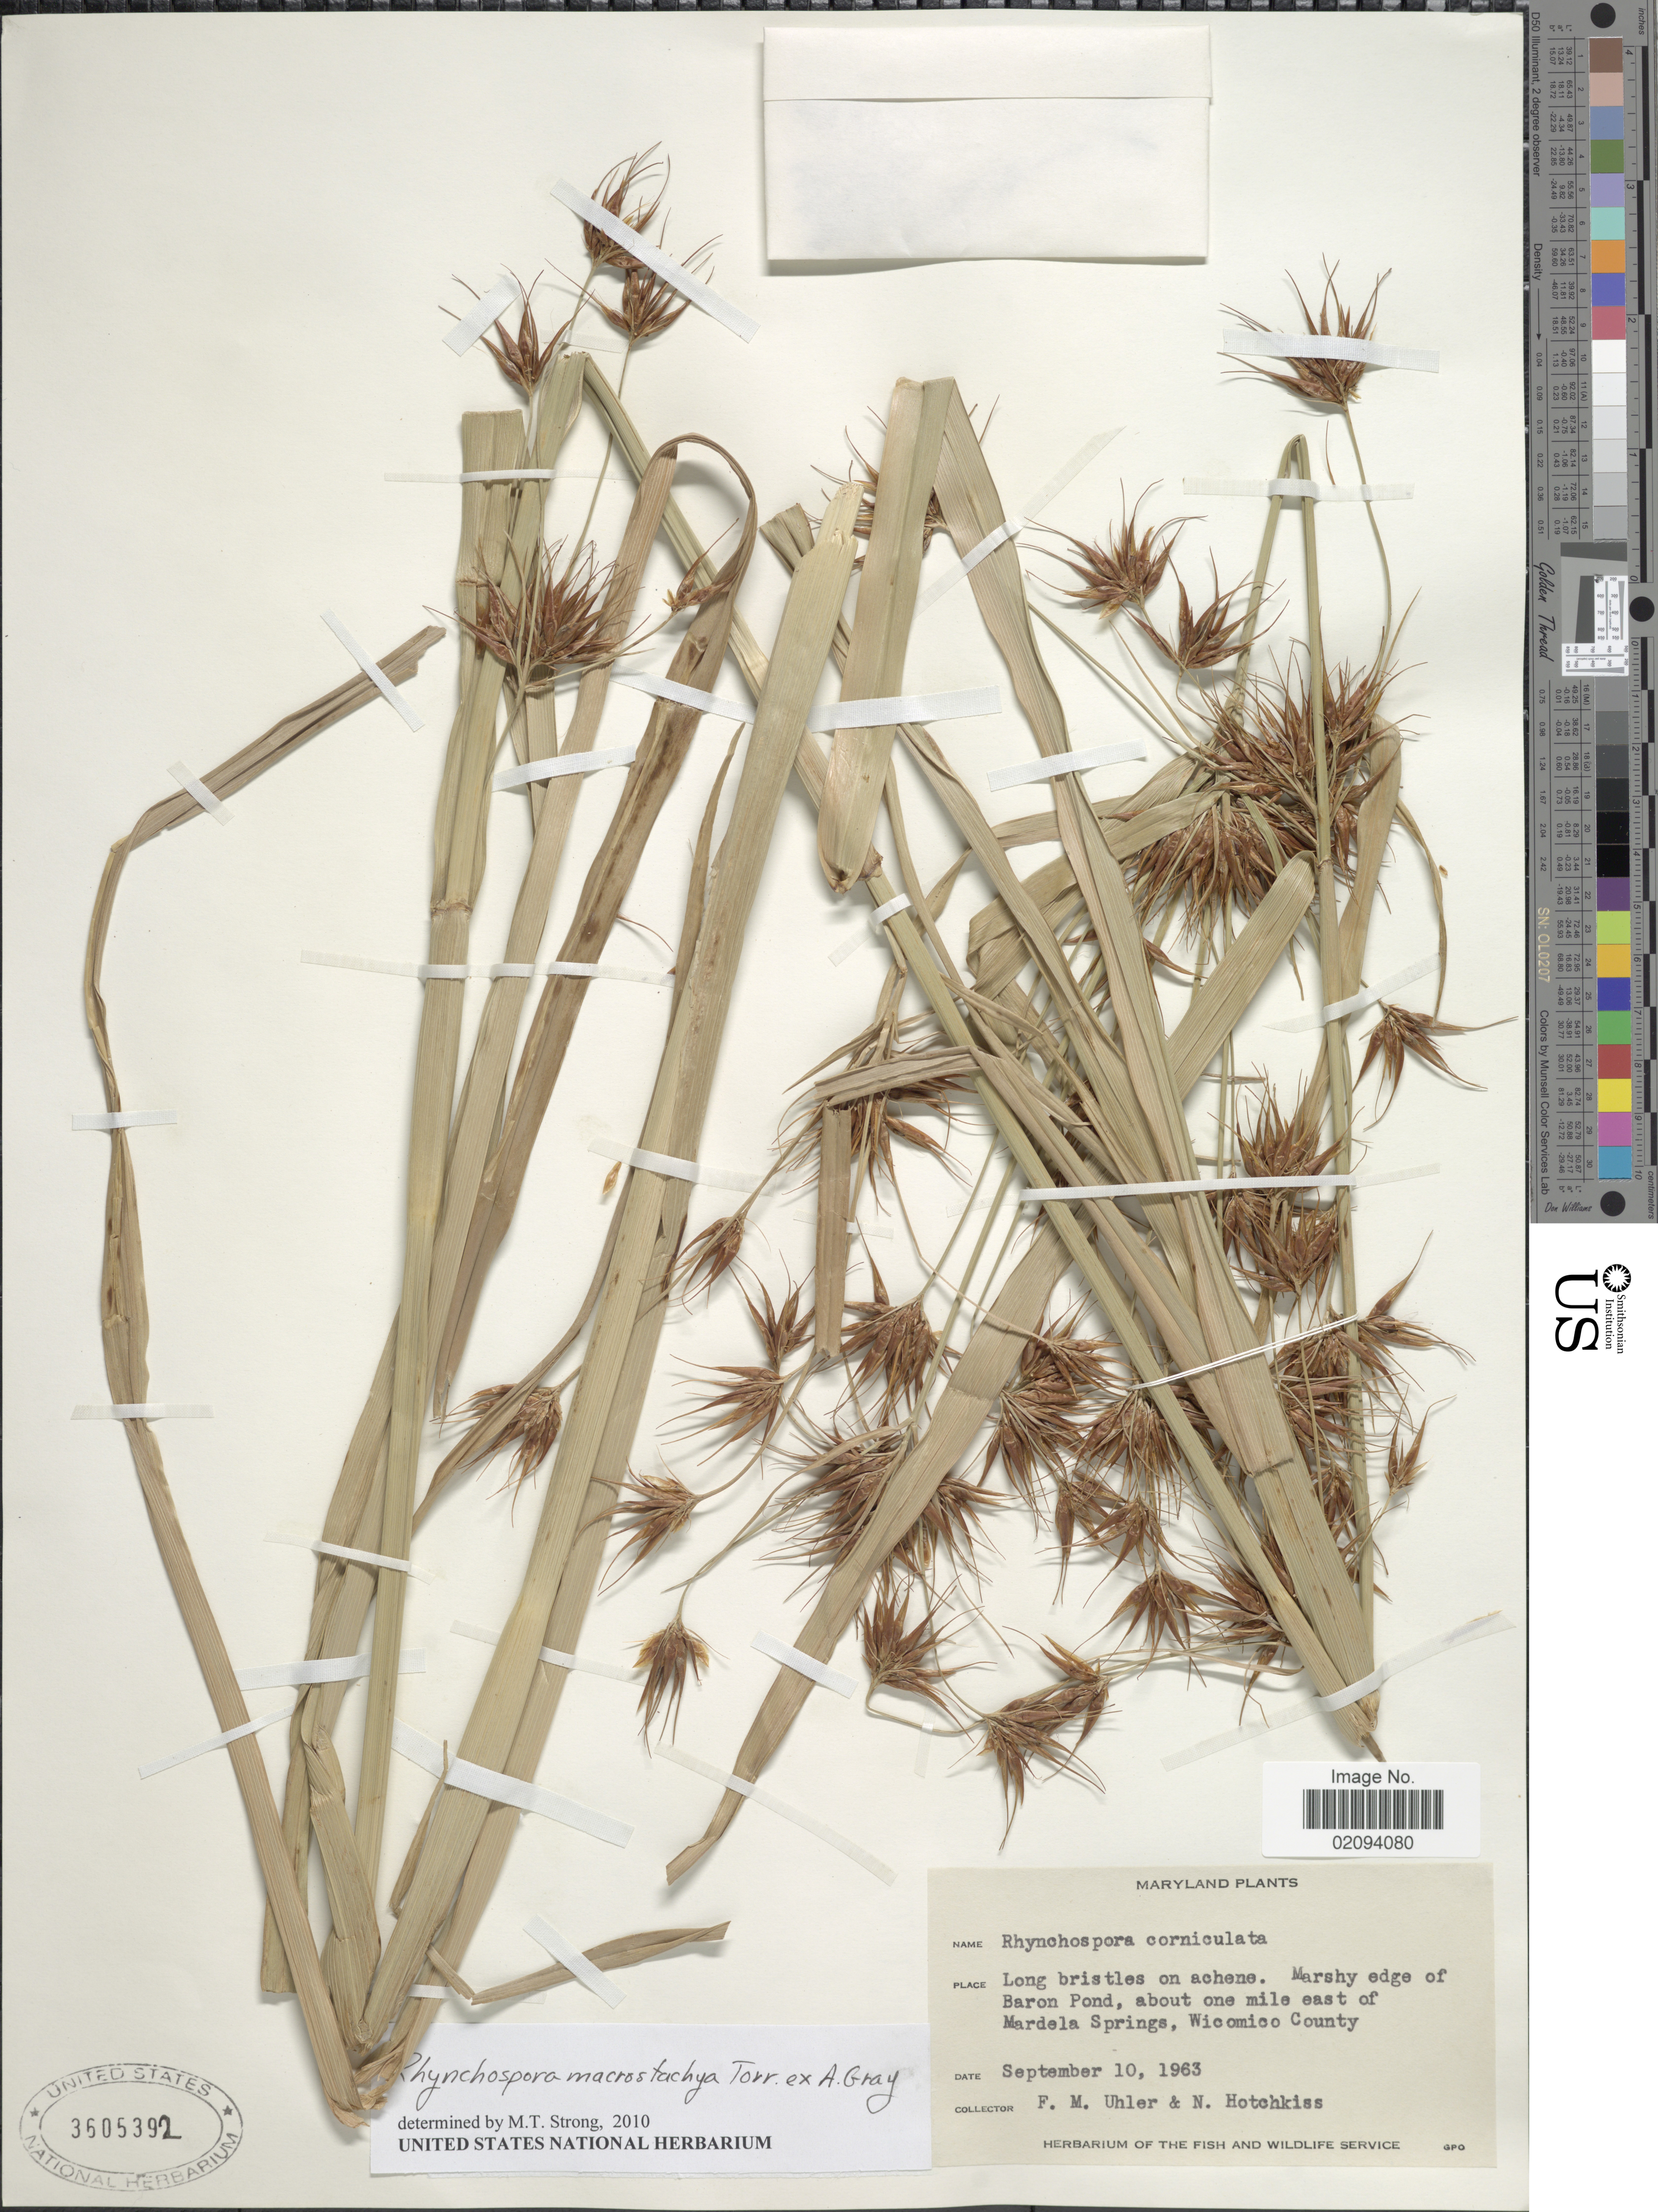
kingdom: Plantae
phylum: Tracheophyta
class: Liliopsida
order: Poales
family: Cyperaceae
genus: Rhynchospora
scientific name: Rhynchospora macrostachya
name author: Torr. ex A. Gray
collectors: F. M. Uhler & N. Hotchkiss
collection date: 1963-09-10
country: United States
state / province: Maryland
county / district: Wicomico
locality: Long bristles on achene. Marshy edge of Baron Pond, about one mile east of Mardela Springs.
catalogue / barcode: US 3605392